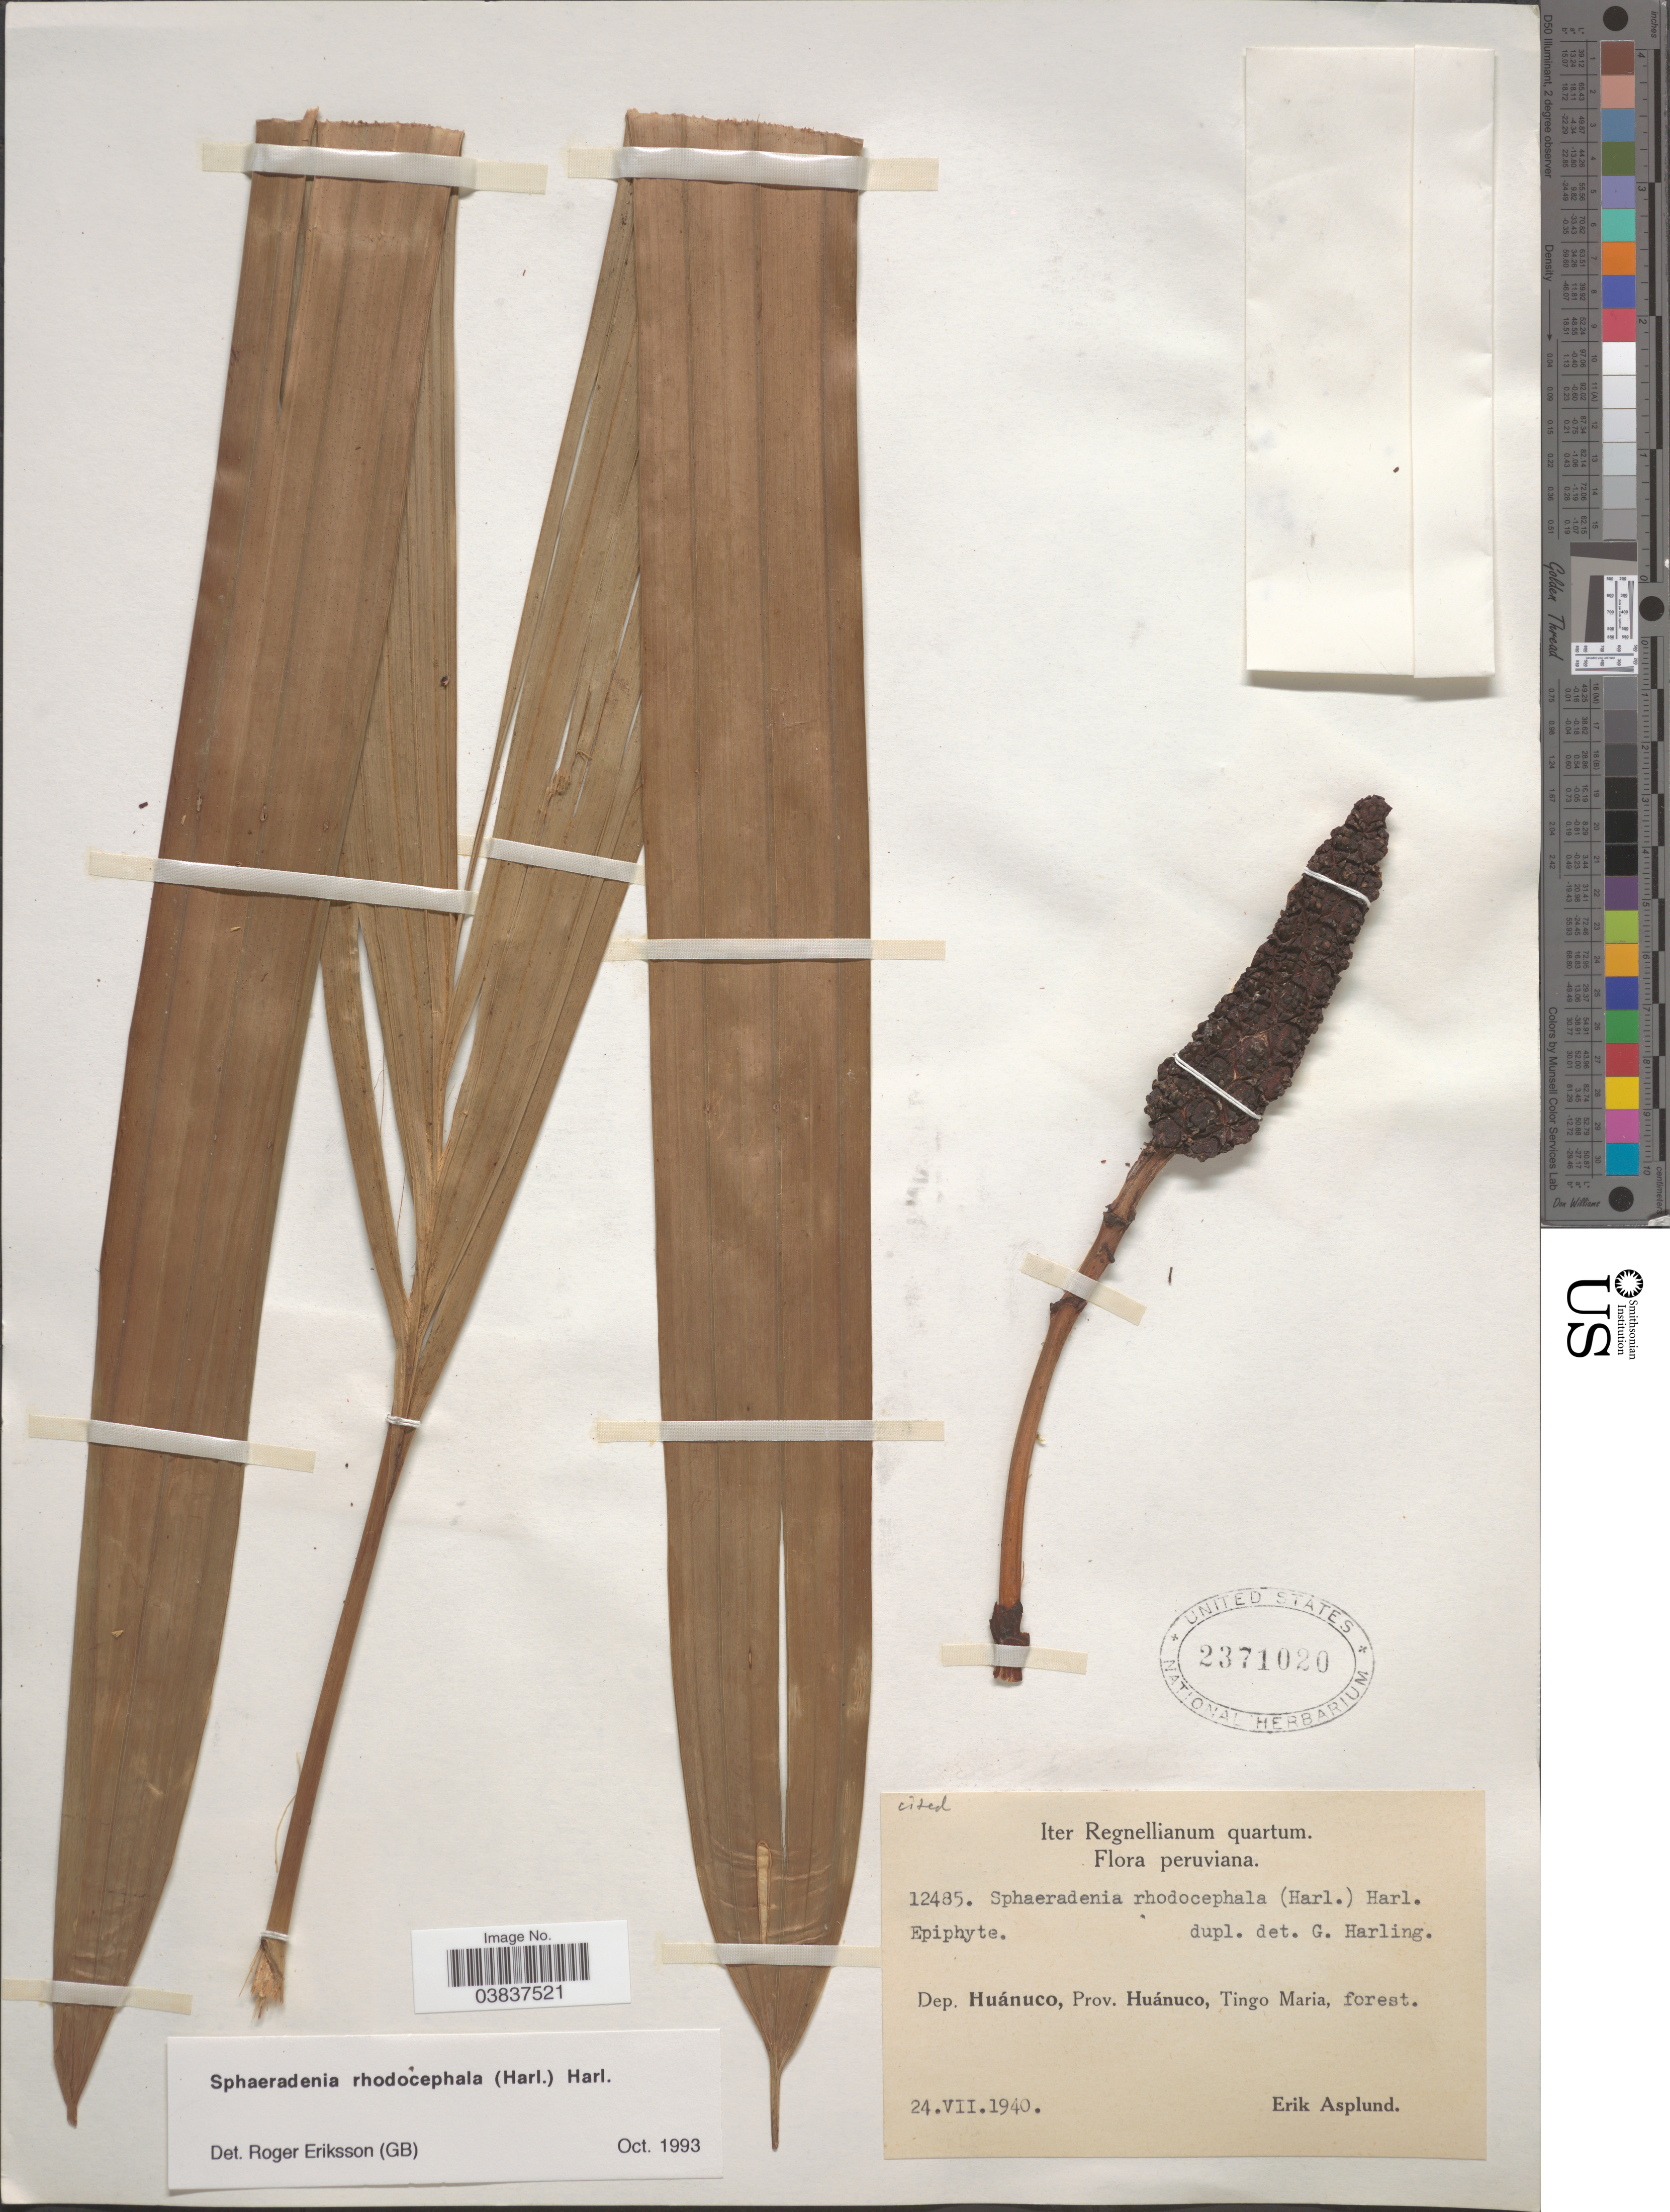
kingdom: Plantae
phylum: Tracheophyta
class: Liliopsida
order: Pandanales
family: Cyclanthaceae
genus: Sphaeradenia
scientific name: Sphaeradenia rhodocephala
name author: (Harling) Harling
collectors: E. Asplund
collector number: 12485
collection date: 1940-07-24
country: Peru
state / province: Huánuco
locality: Dep Huánuco, Tingo Maria.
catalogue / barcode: US 2371020